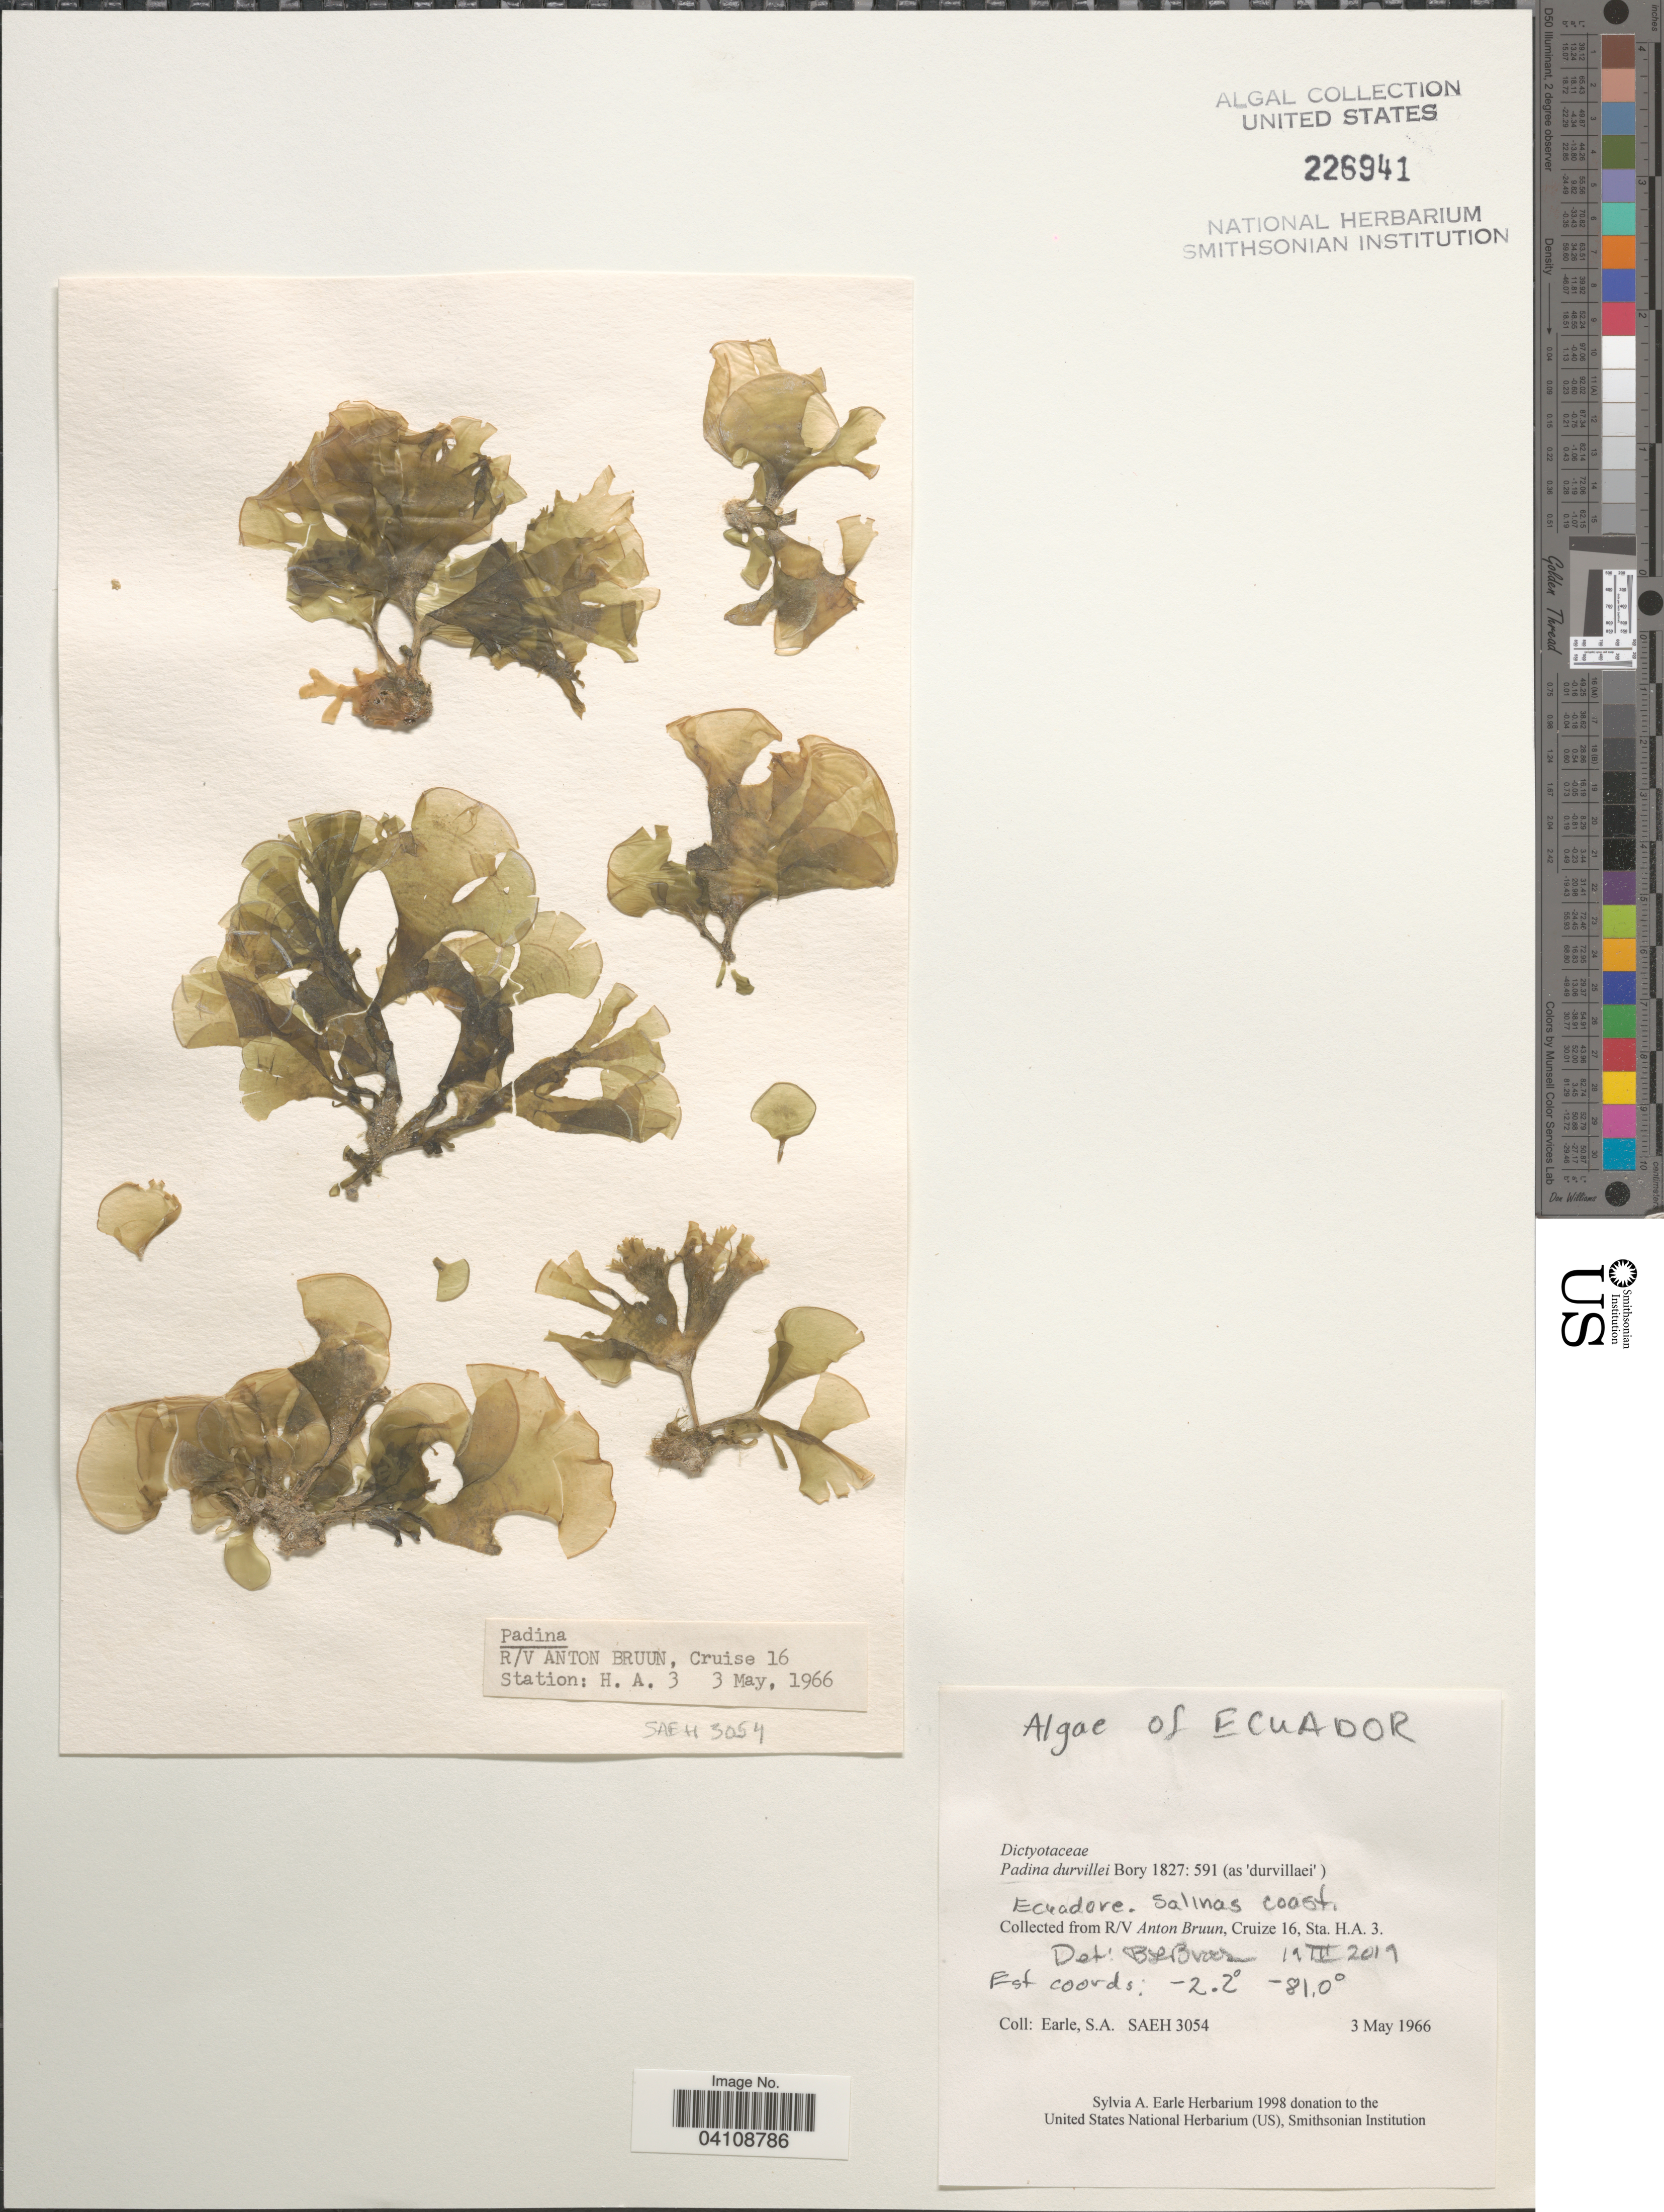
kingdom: Chromista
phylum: Ochrophyta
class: Phaeophyceae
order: Dictyotales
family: Dictyotaceae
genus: Padina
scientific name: Padina durvillei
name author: Bory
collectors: S. A. Earle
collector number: SAEH3054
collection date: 1966-05-03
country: Ecuador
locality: Salinas coast. R/V Anton Bruun, Cruize 16, Sta. H.A. 3.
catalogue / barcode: US 226941